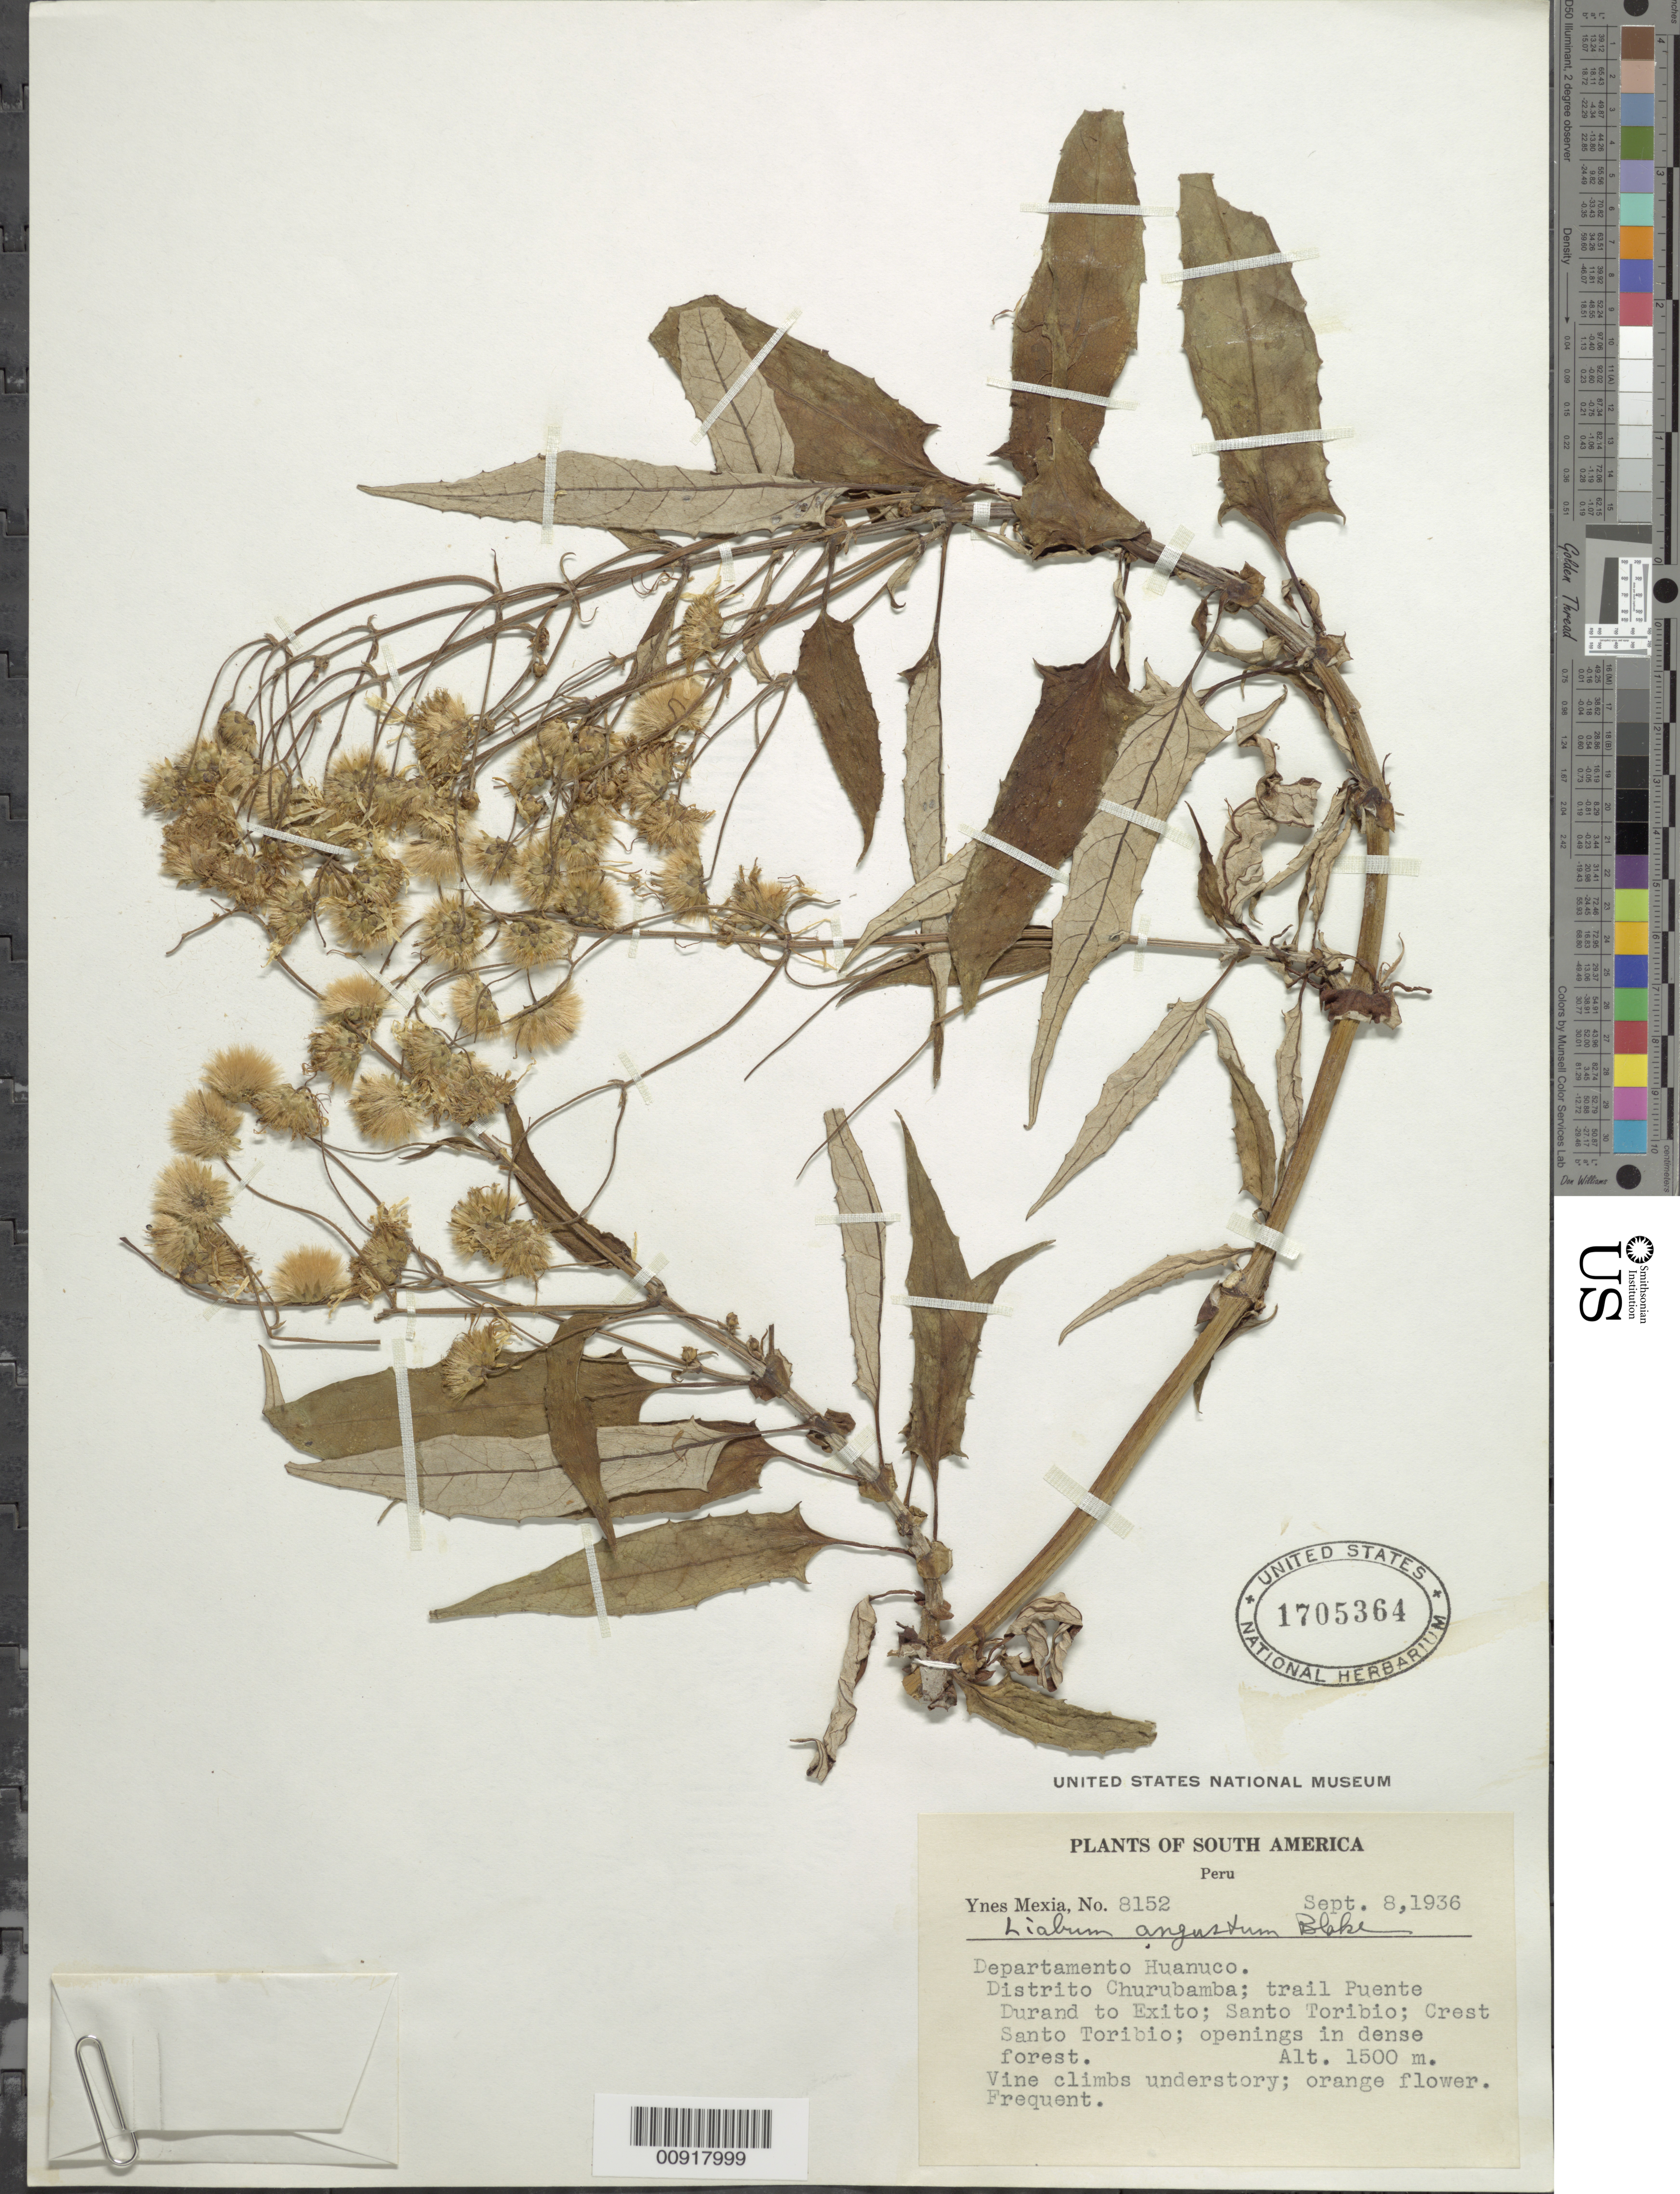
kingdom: Plantae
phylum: Tracheophyta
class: Magnoliopsida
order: Asterales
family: Asteraceae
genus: Munnozia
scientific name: Munnozia angusta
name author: (S.F. Blake) H. Rob. & Brettell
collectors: Y. Mexia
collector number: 8152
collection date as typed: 8 September 1936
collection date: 1936-09-08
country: Peru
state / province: Huánuco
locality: Dpto. Huanuco, Dist. Churubamba, trail Puente Durad to Exito, Santo Toribio, Crest Santo Toribio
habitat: Openings in dense forest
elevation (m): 1500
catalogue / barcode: US 1705364